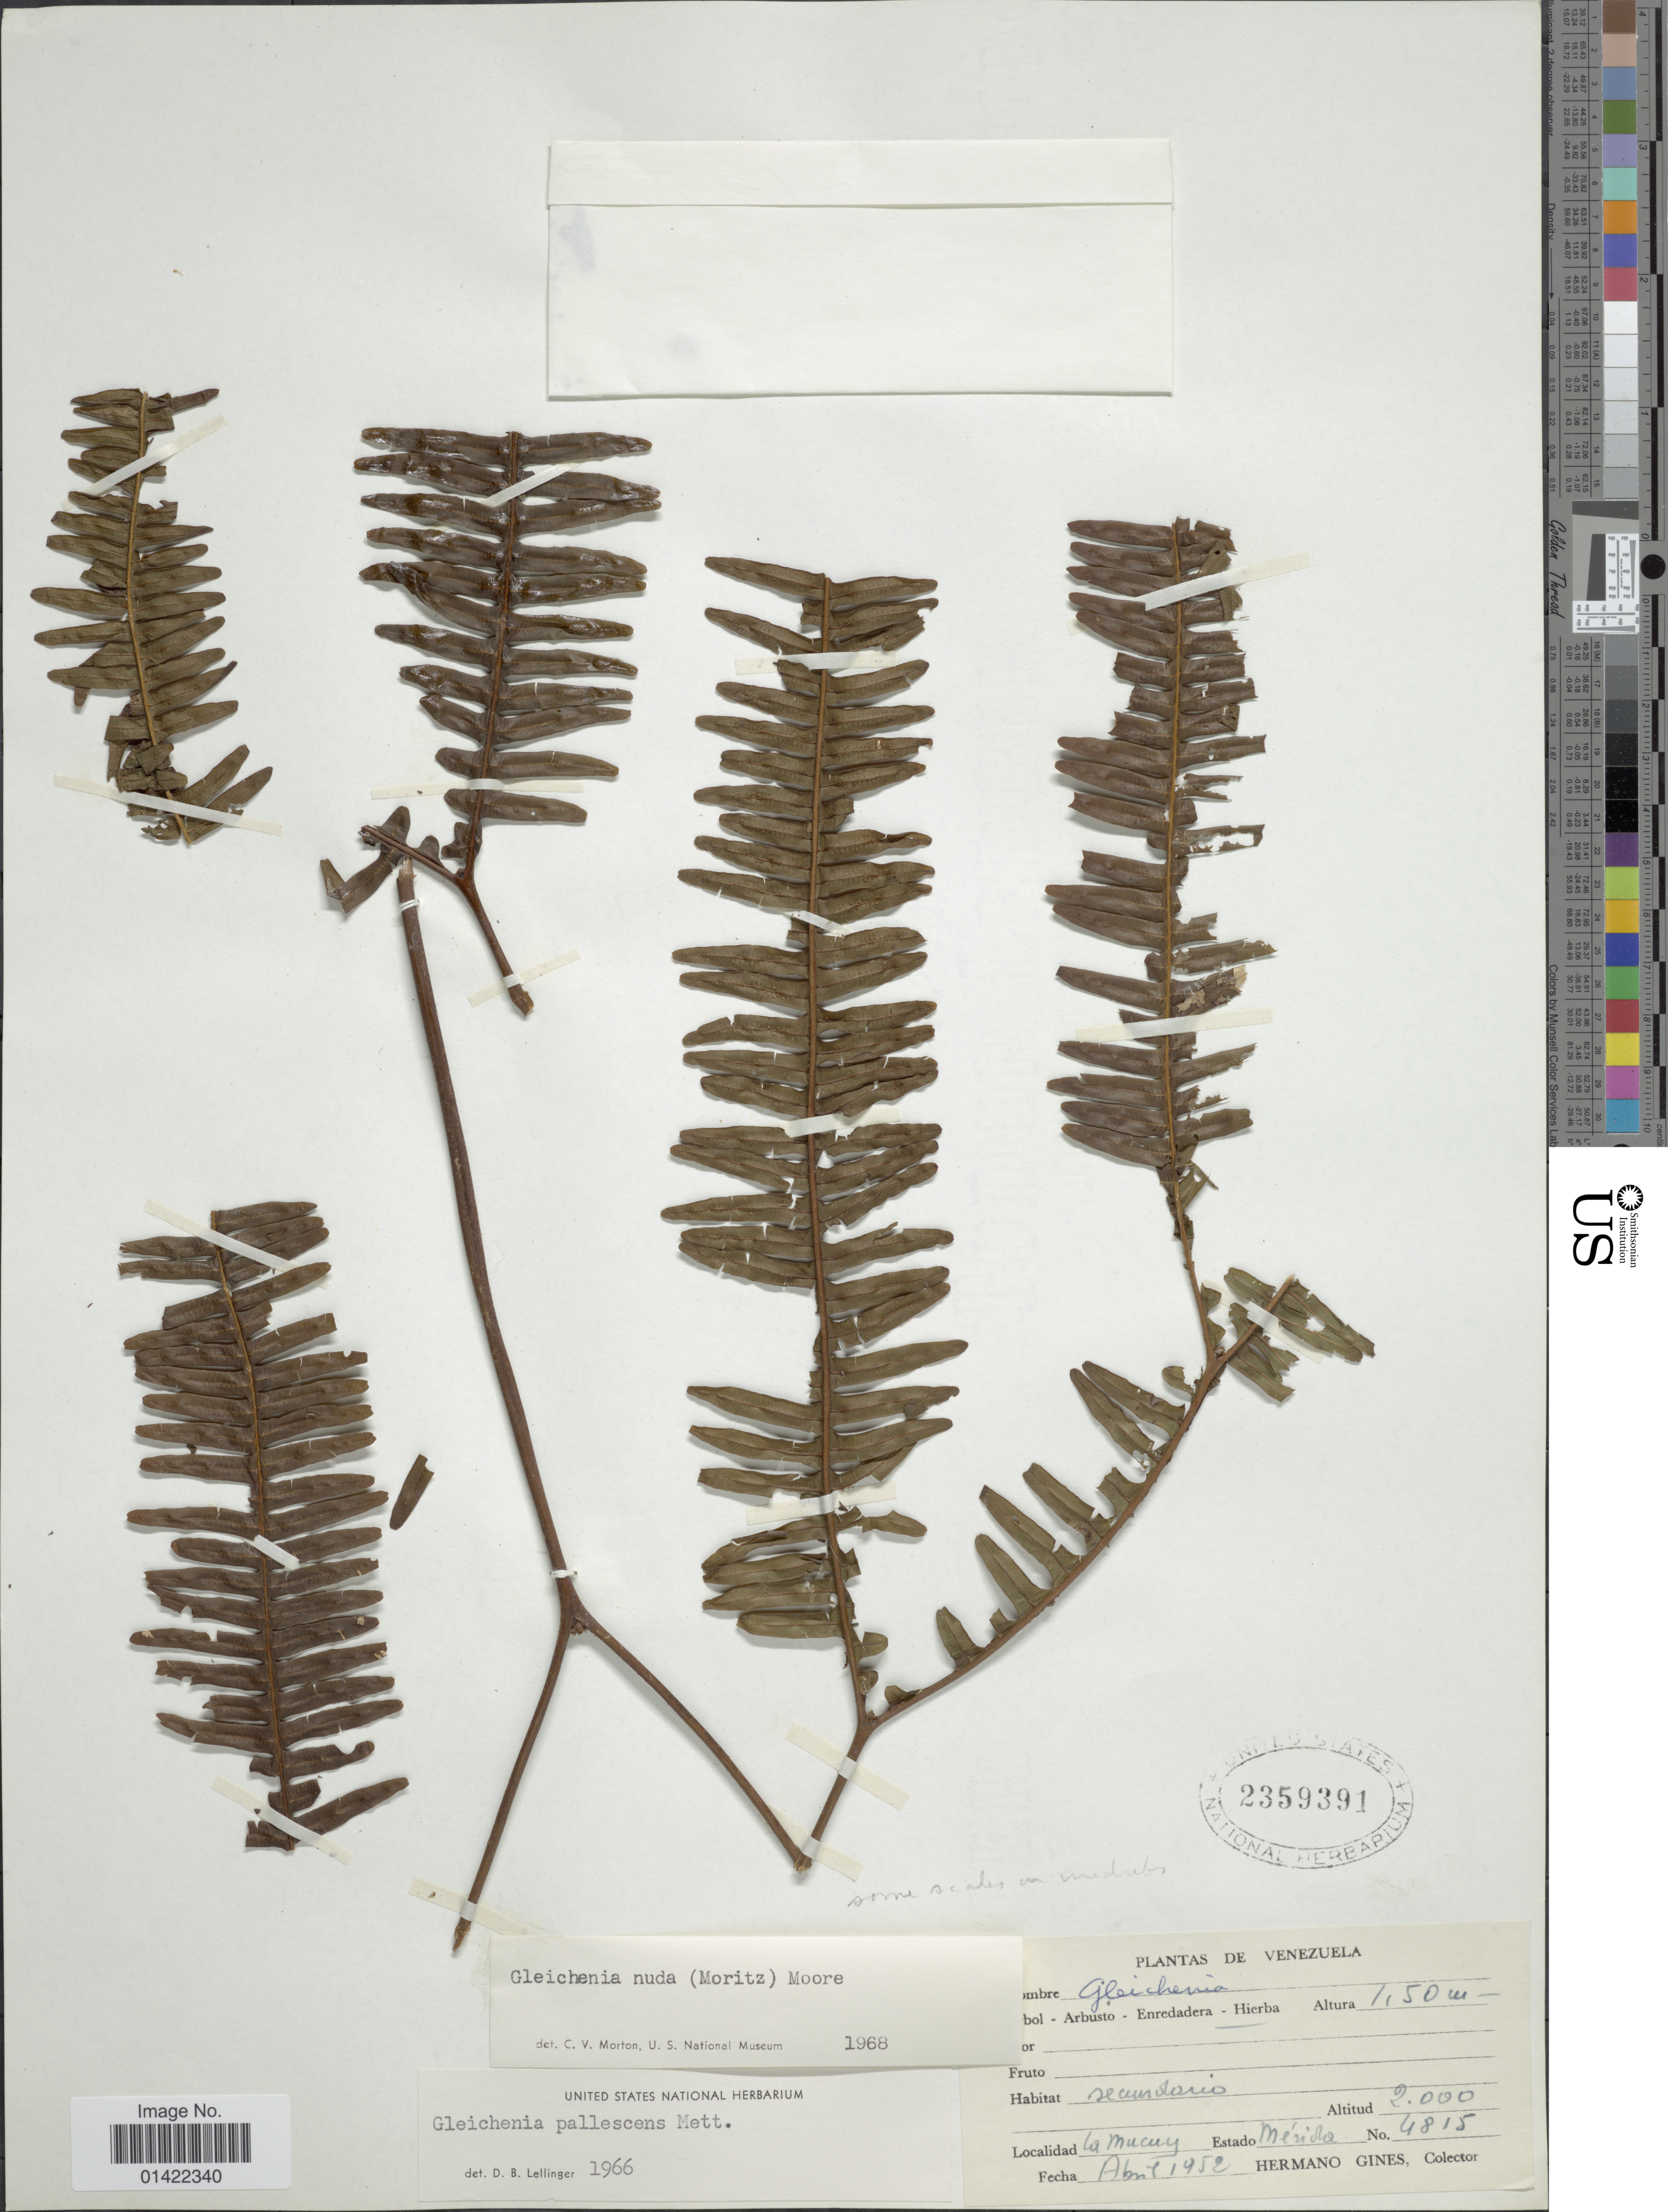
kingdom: Plantae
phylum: Tracheophyta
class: Polypodiopsida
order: Gleicheniales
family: Gleicheniaceae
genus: Sticherus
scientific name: Sticherus nudus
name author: (Moritz ex Reichardt) Nakai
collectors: Bro. Gines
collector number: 4815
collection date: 1952-04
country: Venezuela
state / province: Mérida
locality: La Mucuy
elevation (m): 2000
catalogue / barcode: US 2359391